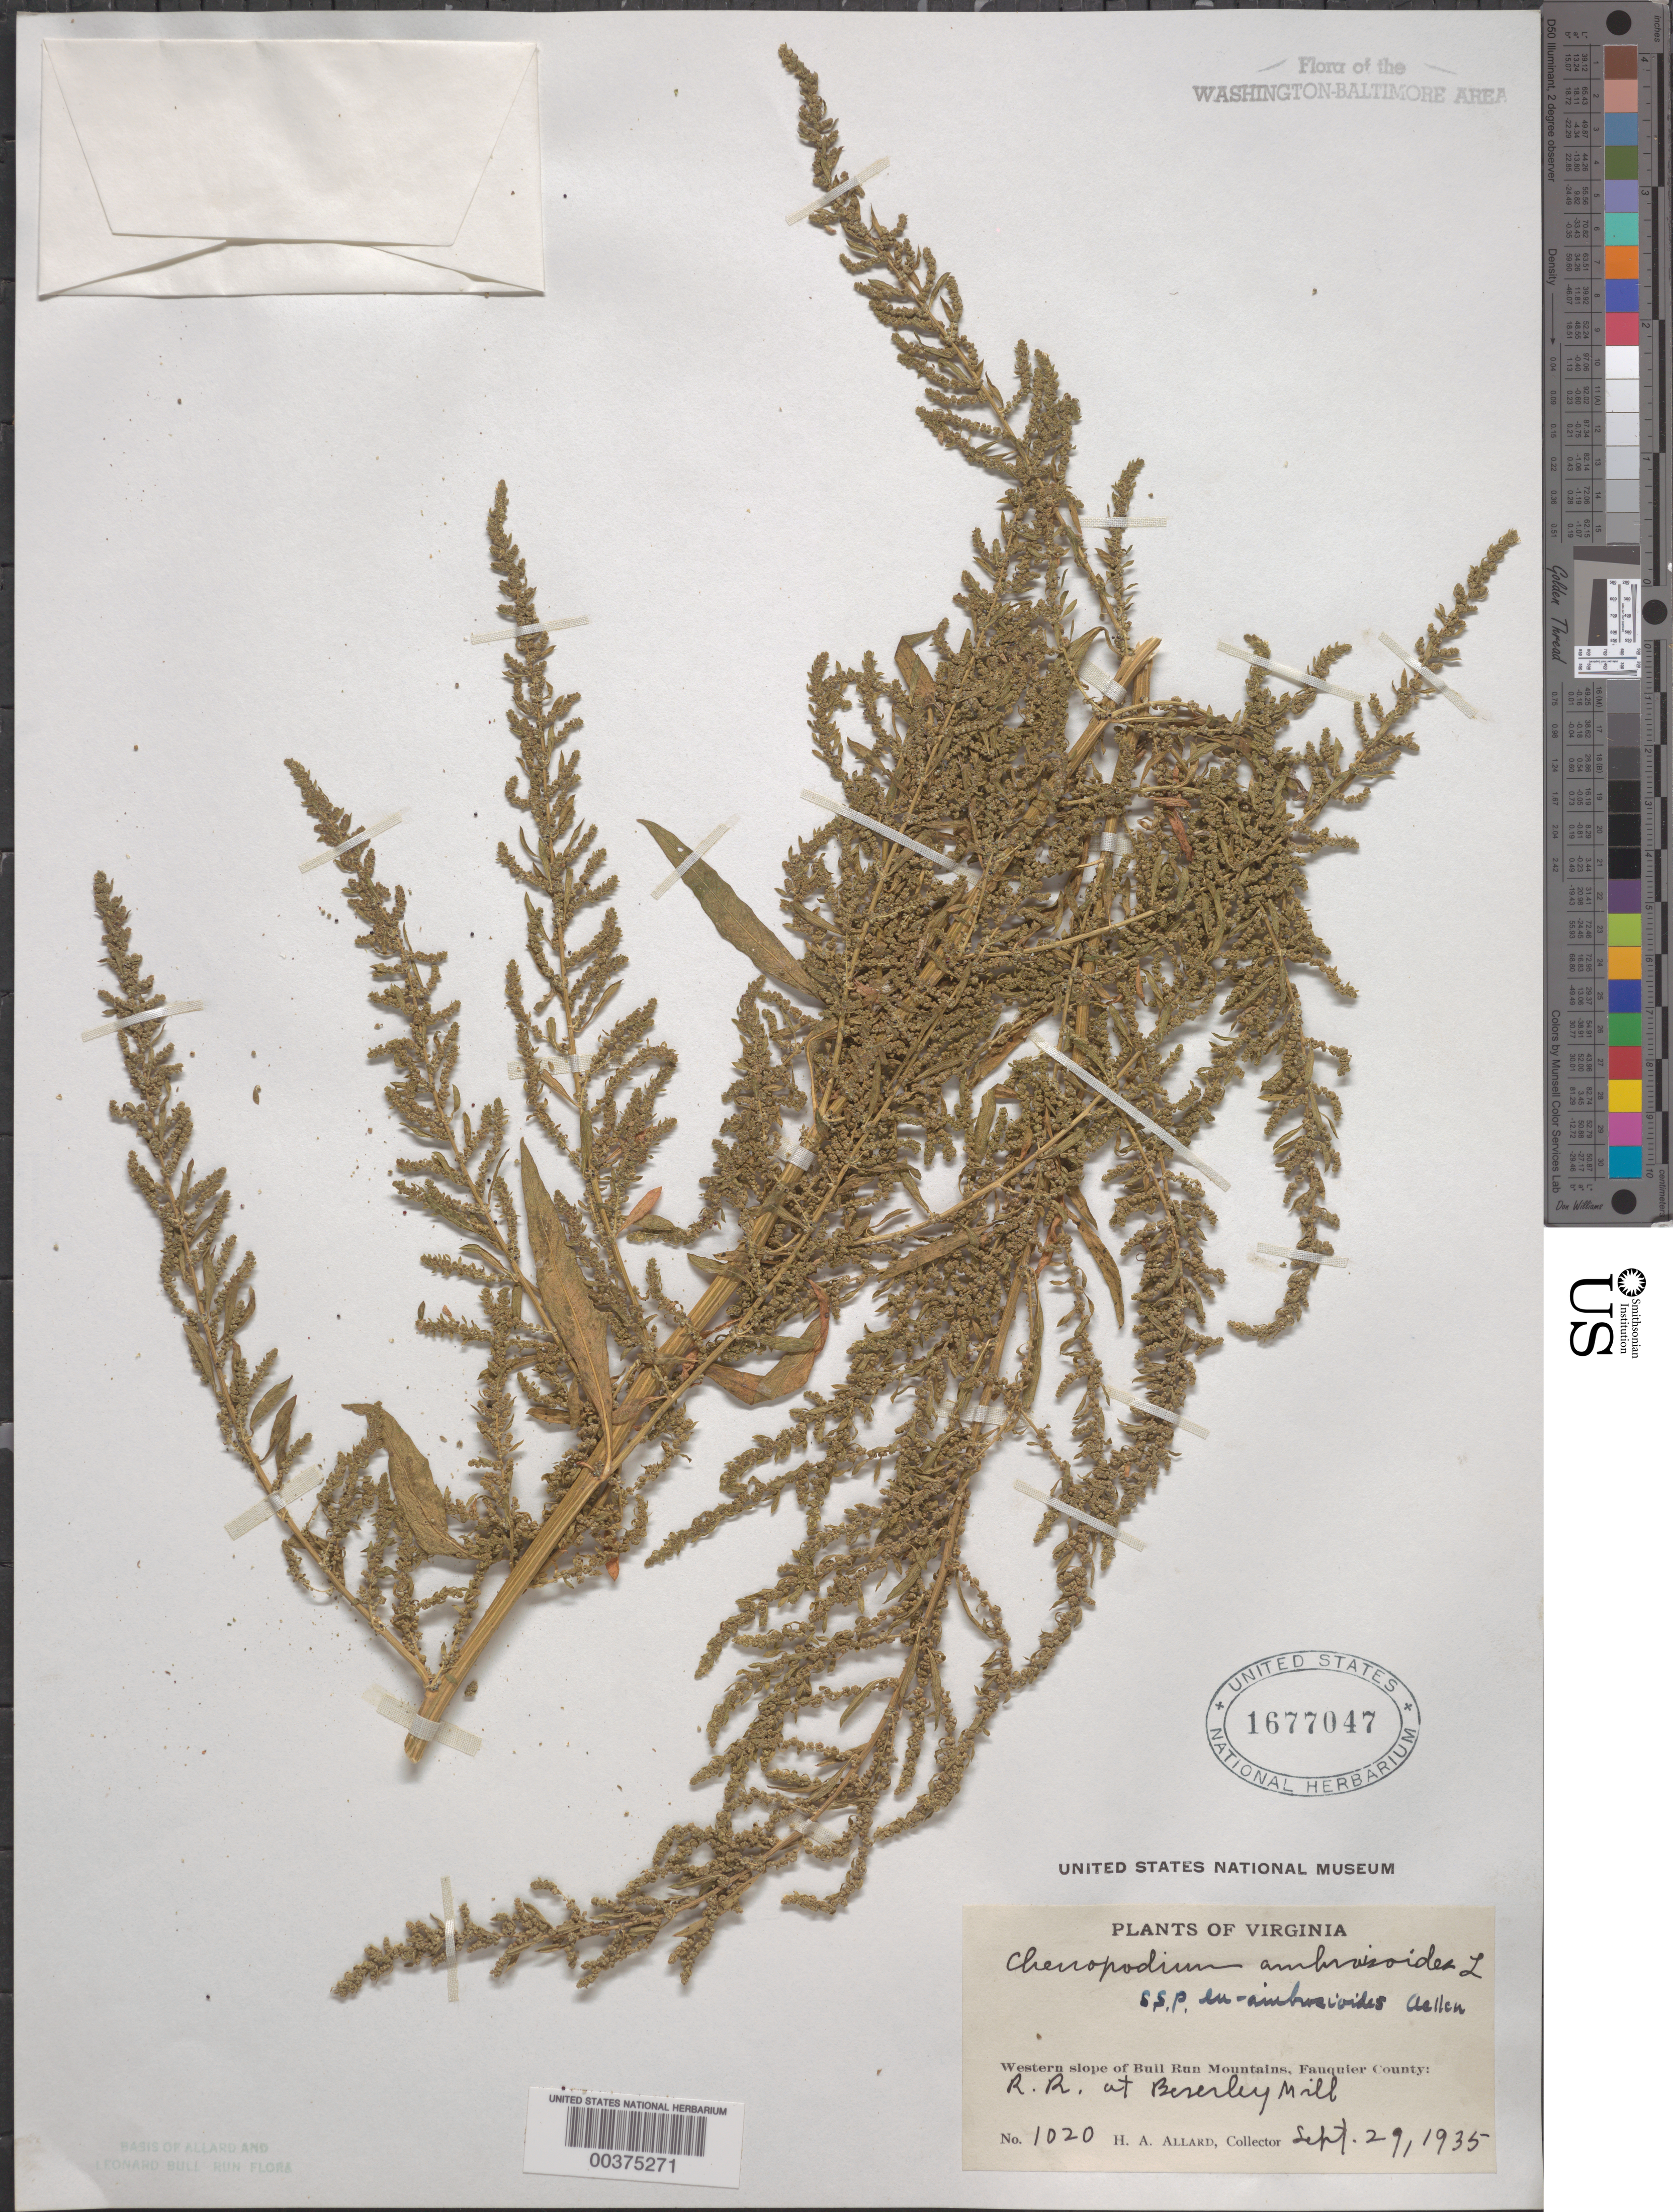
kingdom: Plantae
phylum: Tracheophyta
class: Magnoliopsida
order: Caryophyllales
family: Amaranthaceae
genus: Chenopodium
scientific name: Chenopodium ambrosioides subsp. eu-ambrosioides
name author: Aellen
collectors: H. A. Allard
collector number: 1020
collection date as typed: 29 Sep 1935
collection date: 1935-09-29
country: United States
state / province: Virginia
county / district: Fauquier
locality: Beverley Mill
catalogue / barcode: US 1677047